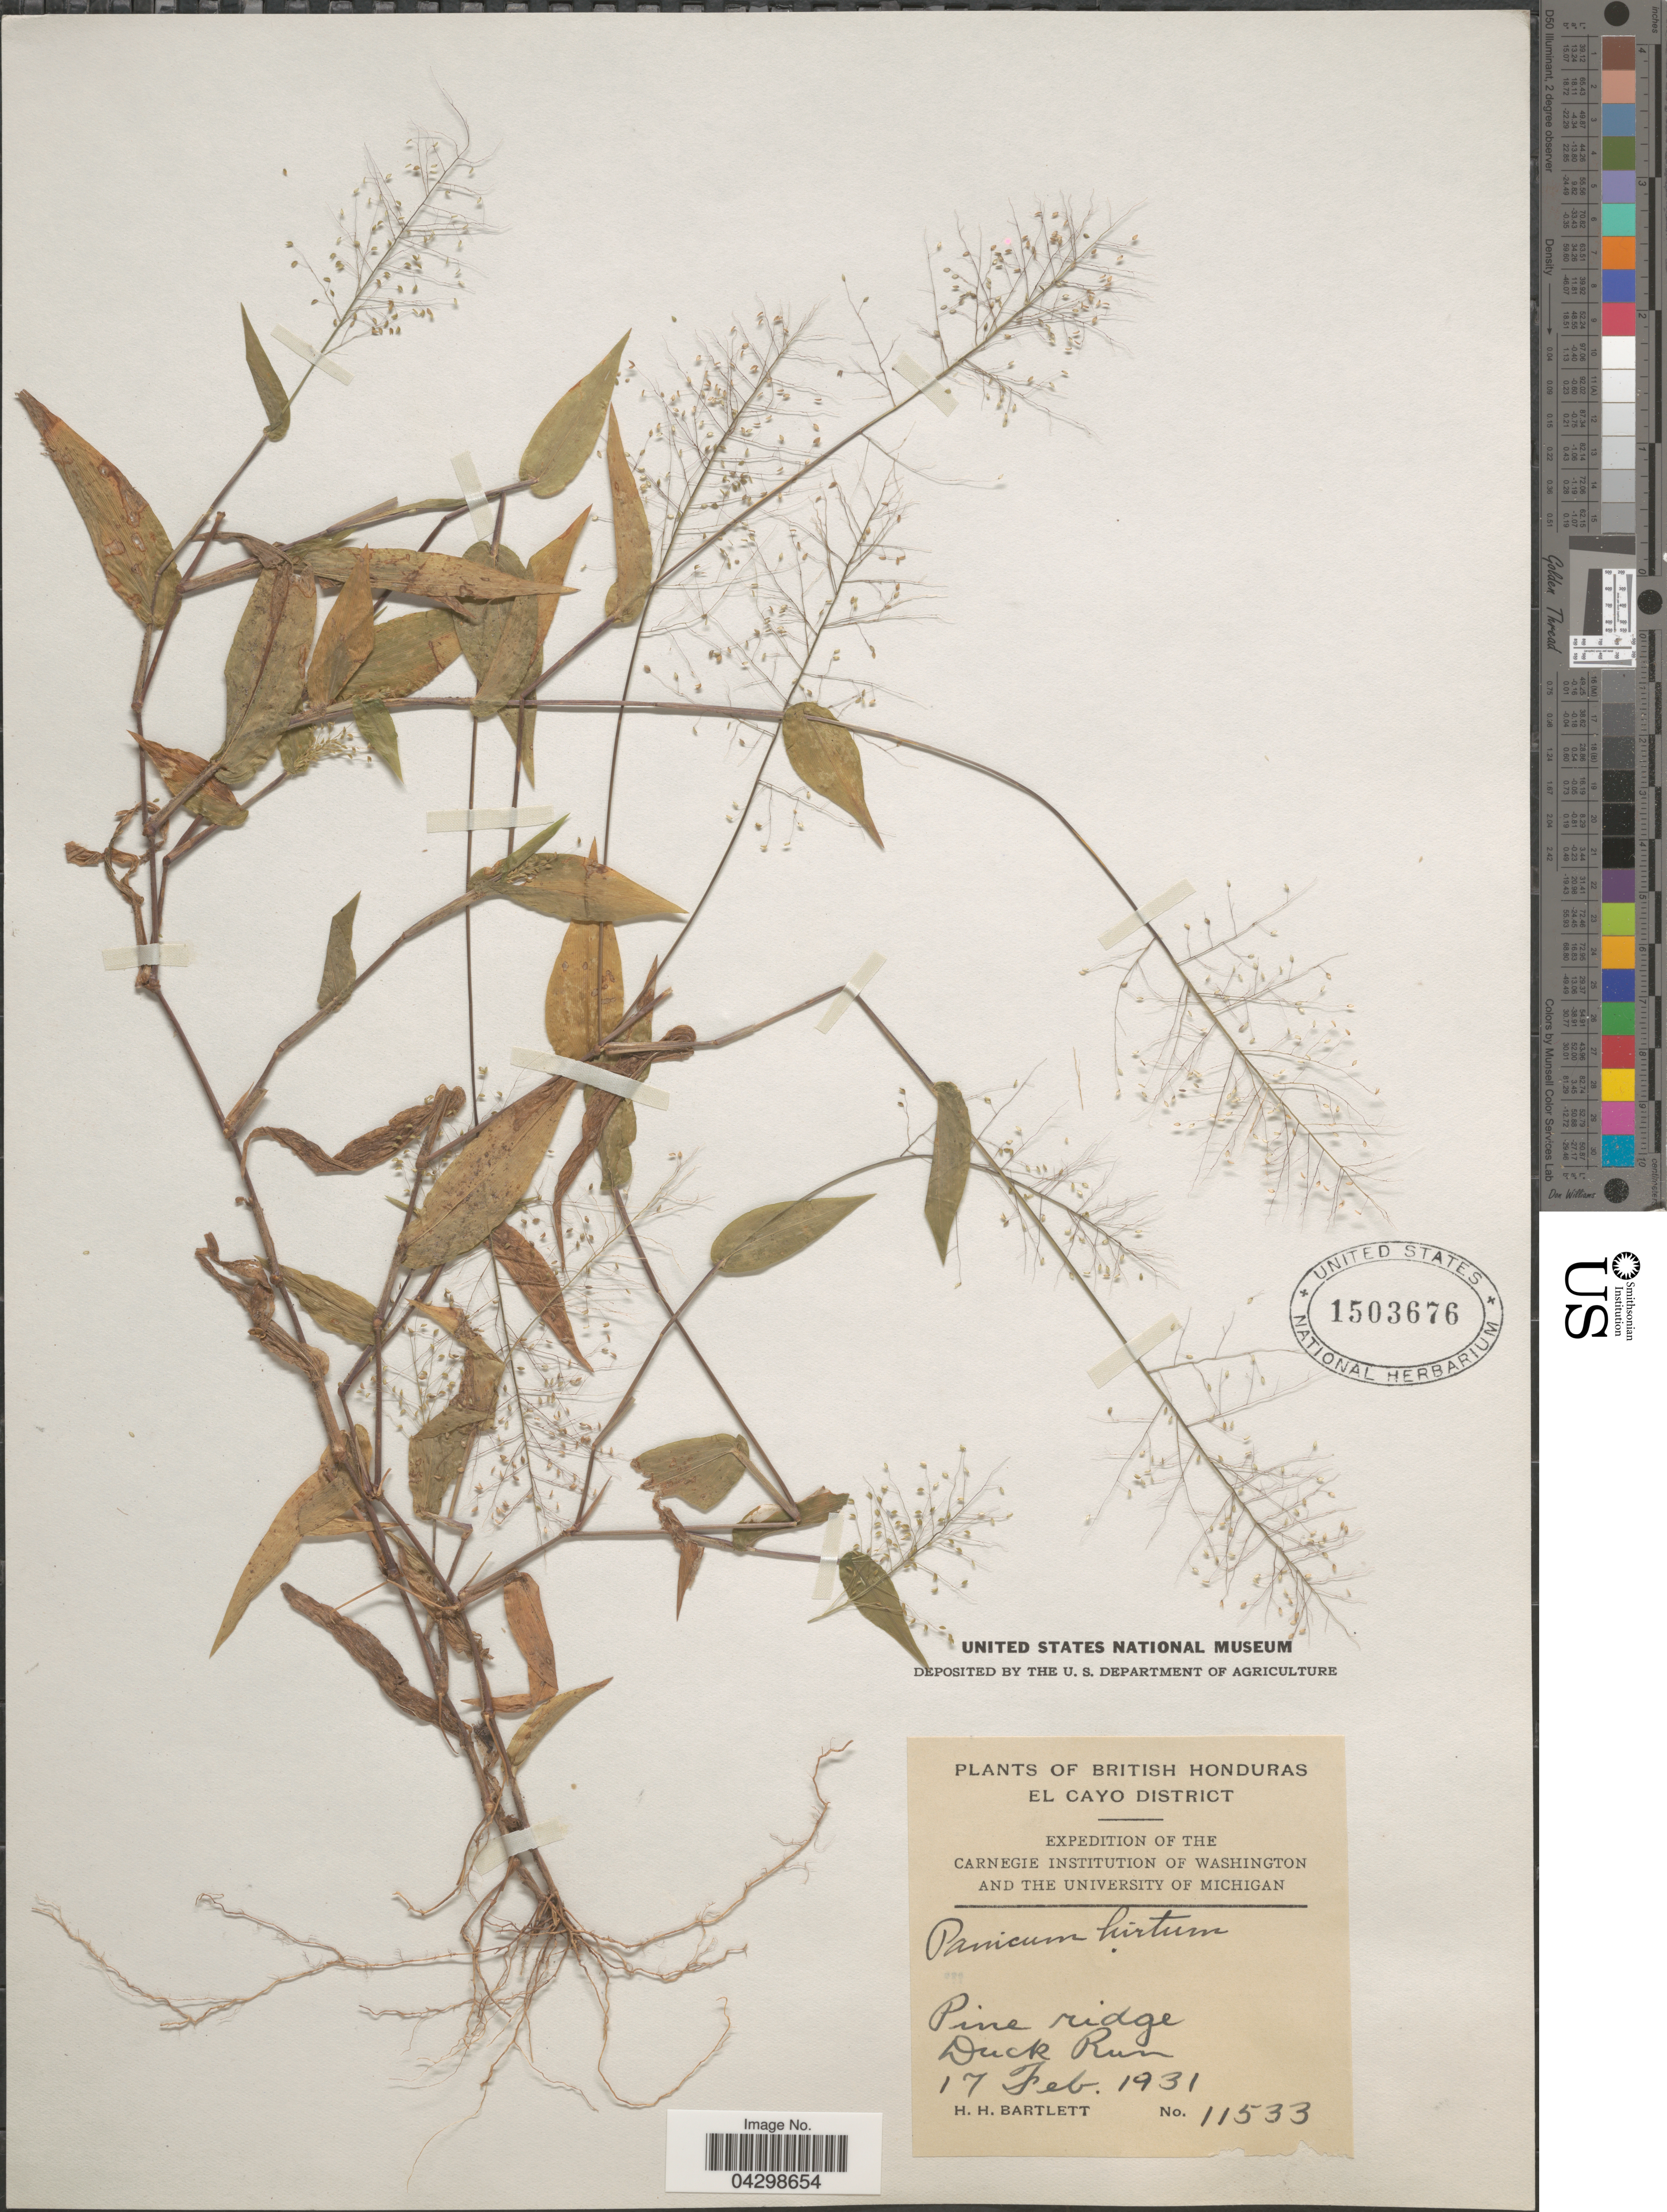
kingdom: Plantae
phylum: Tracheophyta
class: Liliopsida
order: Poales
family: Poaceae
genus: Panicum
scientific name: Panicum hirtum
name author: Lam.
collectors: H. H. Bartlett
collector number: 11533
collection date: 1931-02-17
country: Belize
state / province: Cayo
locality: Birtish Honduras. El Cayo District. Expedition of the Carnegie Institution of Washington and The University of Michigan. Pine ridge. Duck Run.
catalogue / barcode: US 1503676